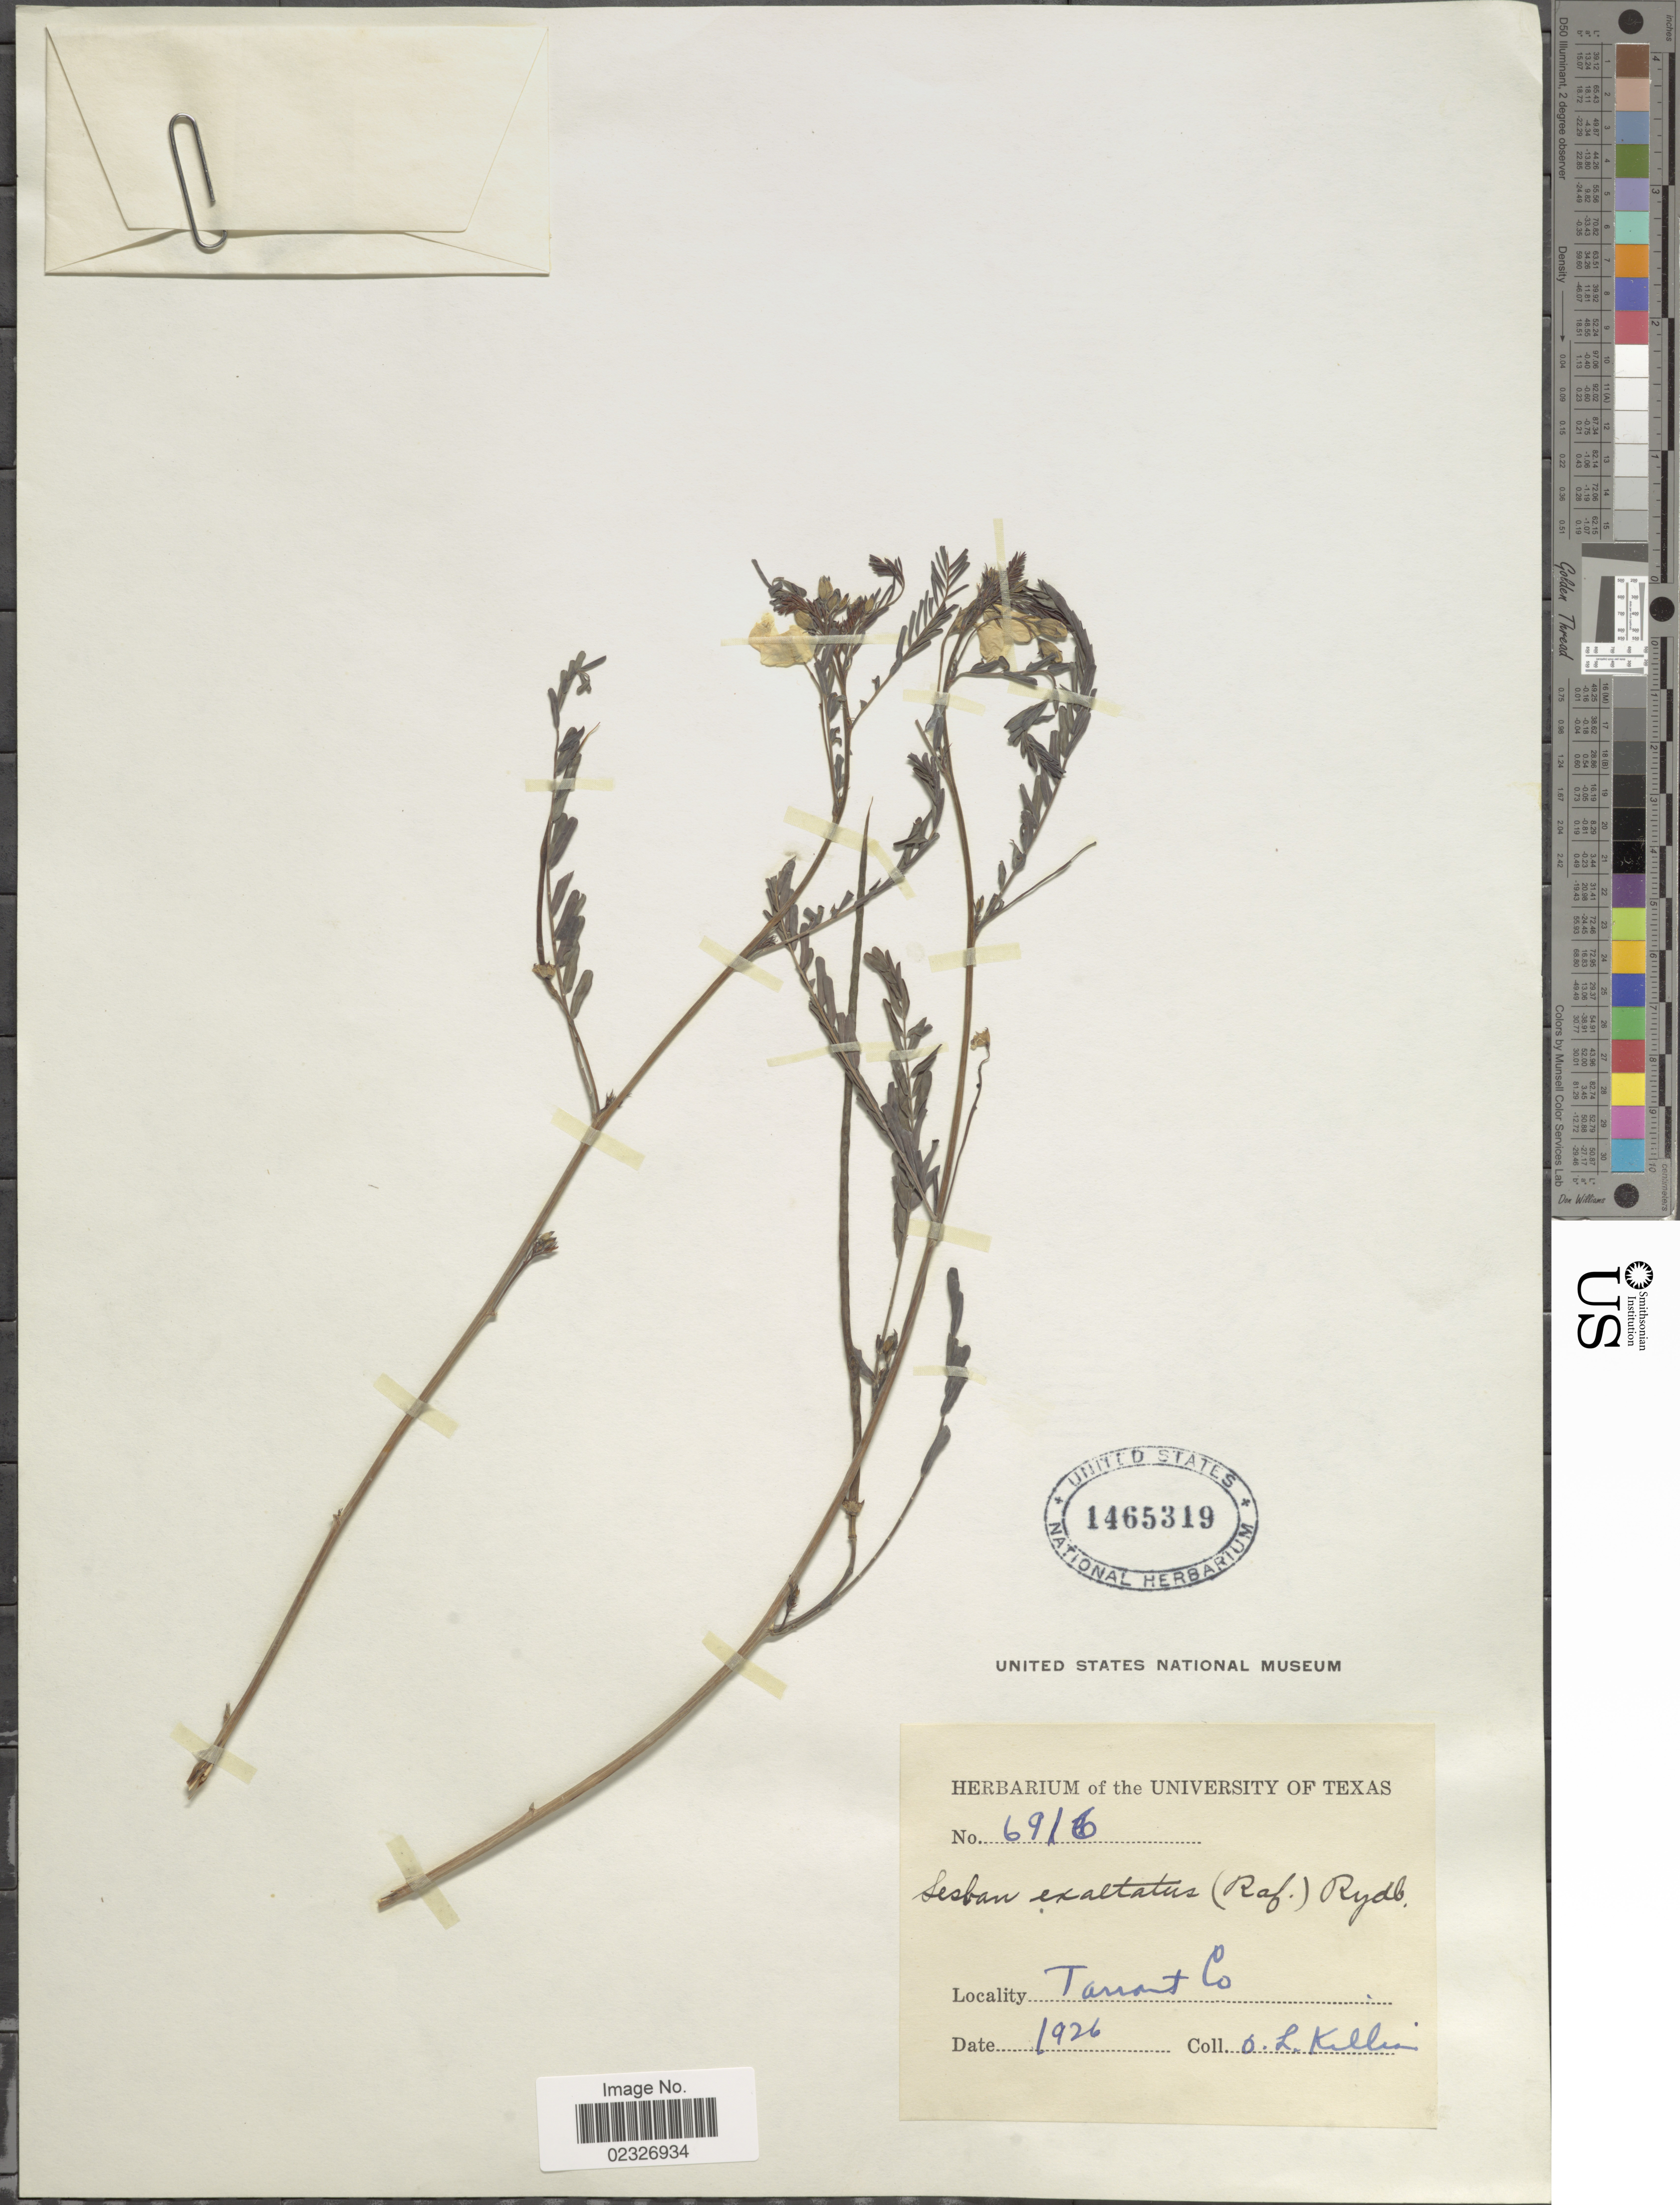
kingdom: Plantae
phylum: Tracheophyta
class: Magnoliopsida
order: Fabales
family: Fabaceae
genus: Sesbania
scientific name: Sesbania exaltata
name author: (Raf.) Cory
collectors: O. Killian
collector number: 6916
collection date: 1926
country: United States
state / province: Texas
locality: Tarrant Co.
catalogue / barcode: US 1465319